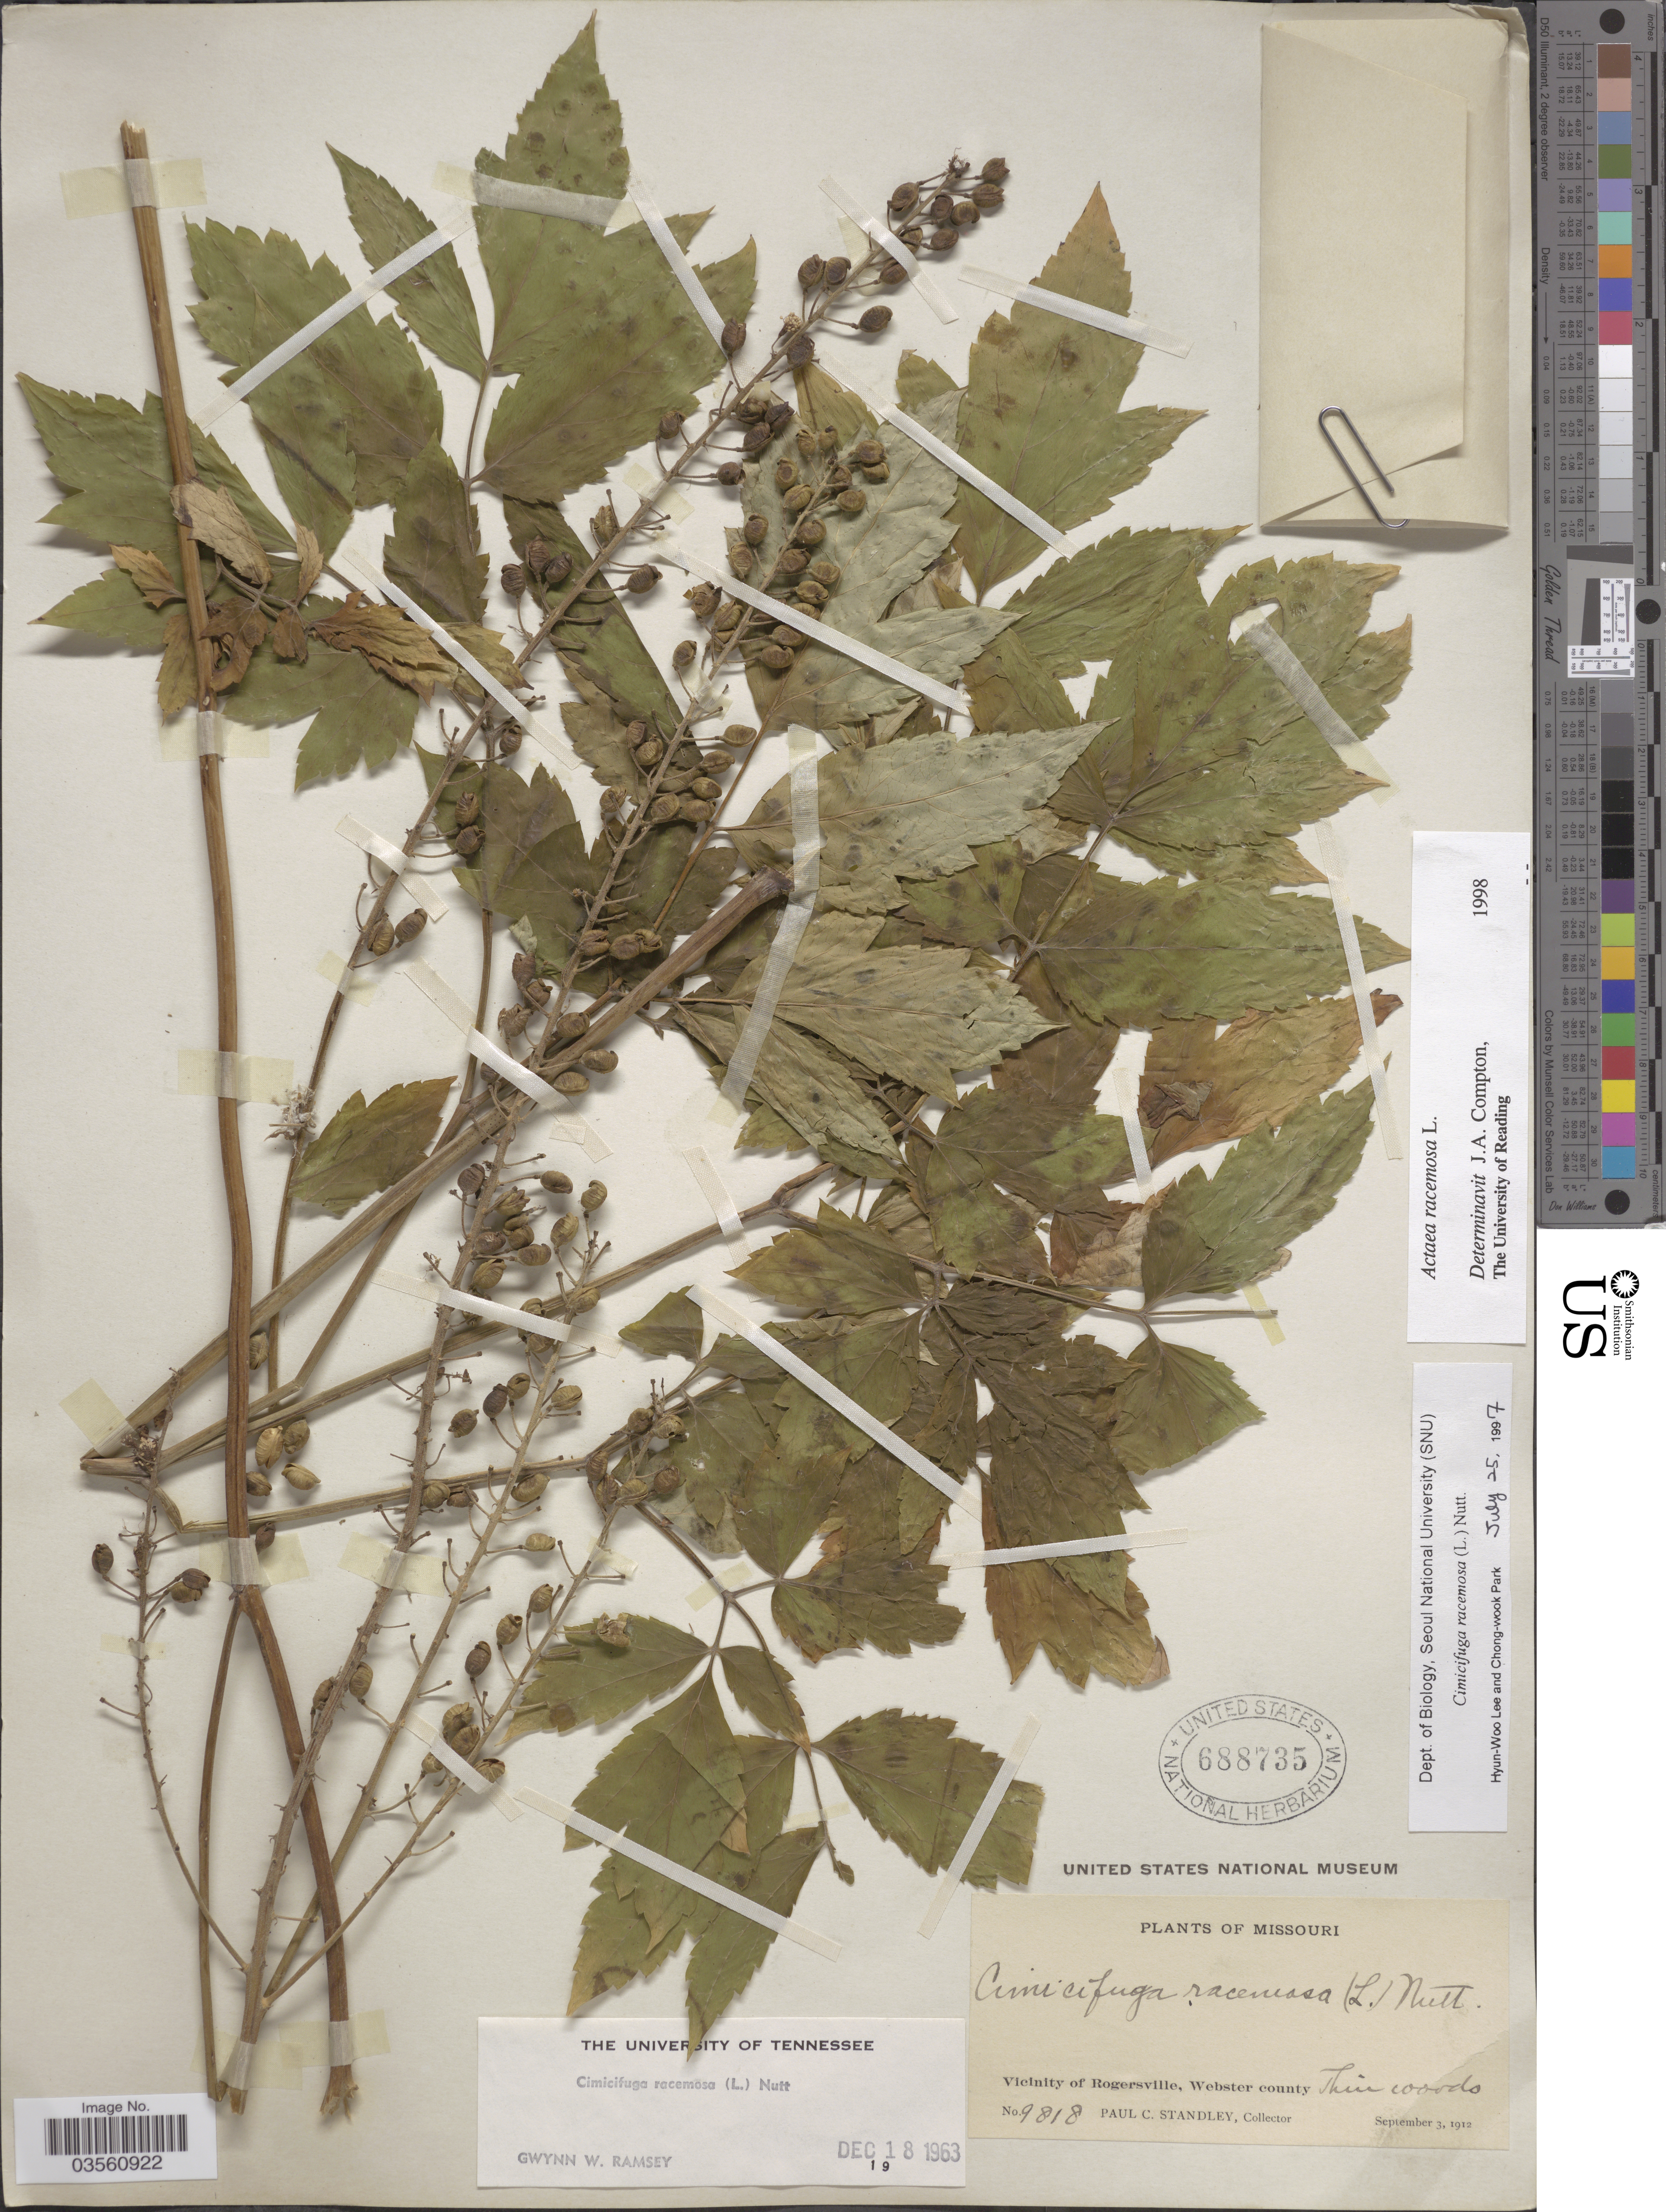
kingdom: Plantae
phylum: Tracheophyta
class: Magnoliopsida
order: Ranunculales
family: Ranunculaceae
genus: Actaea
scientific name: Actaea racemosa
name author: L.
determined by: Compton, J. A.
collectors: P. C. Standley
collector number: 9818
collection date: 1912-09-03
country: United States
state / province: Missouri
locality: Vicinity of Rogersville, Webster County.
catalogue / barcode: US 688735